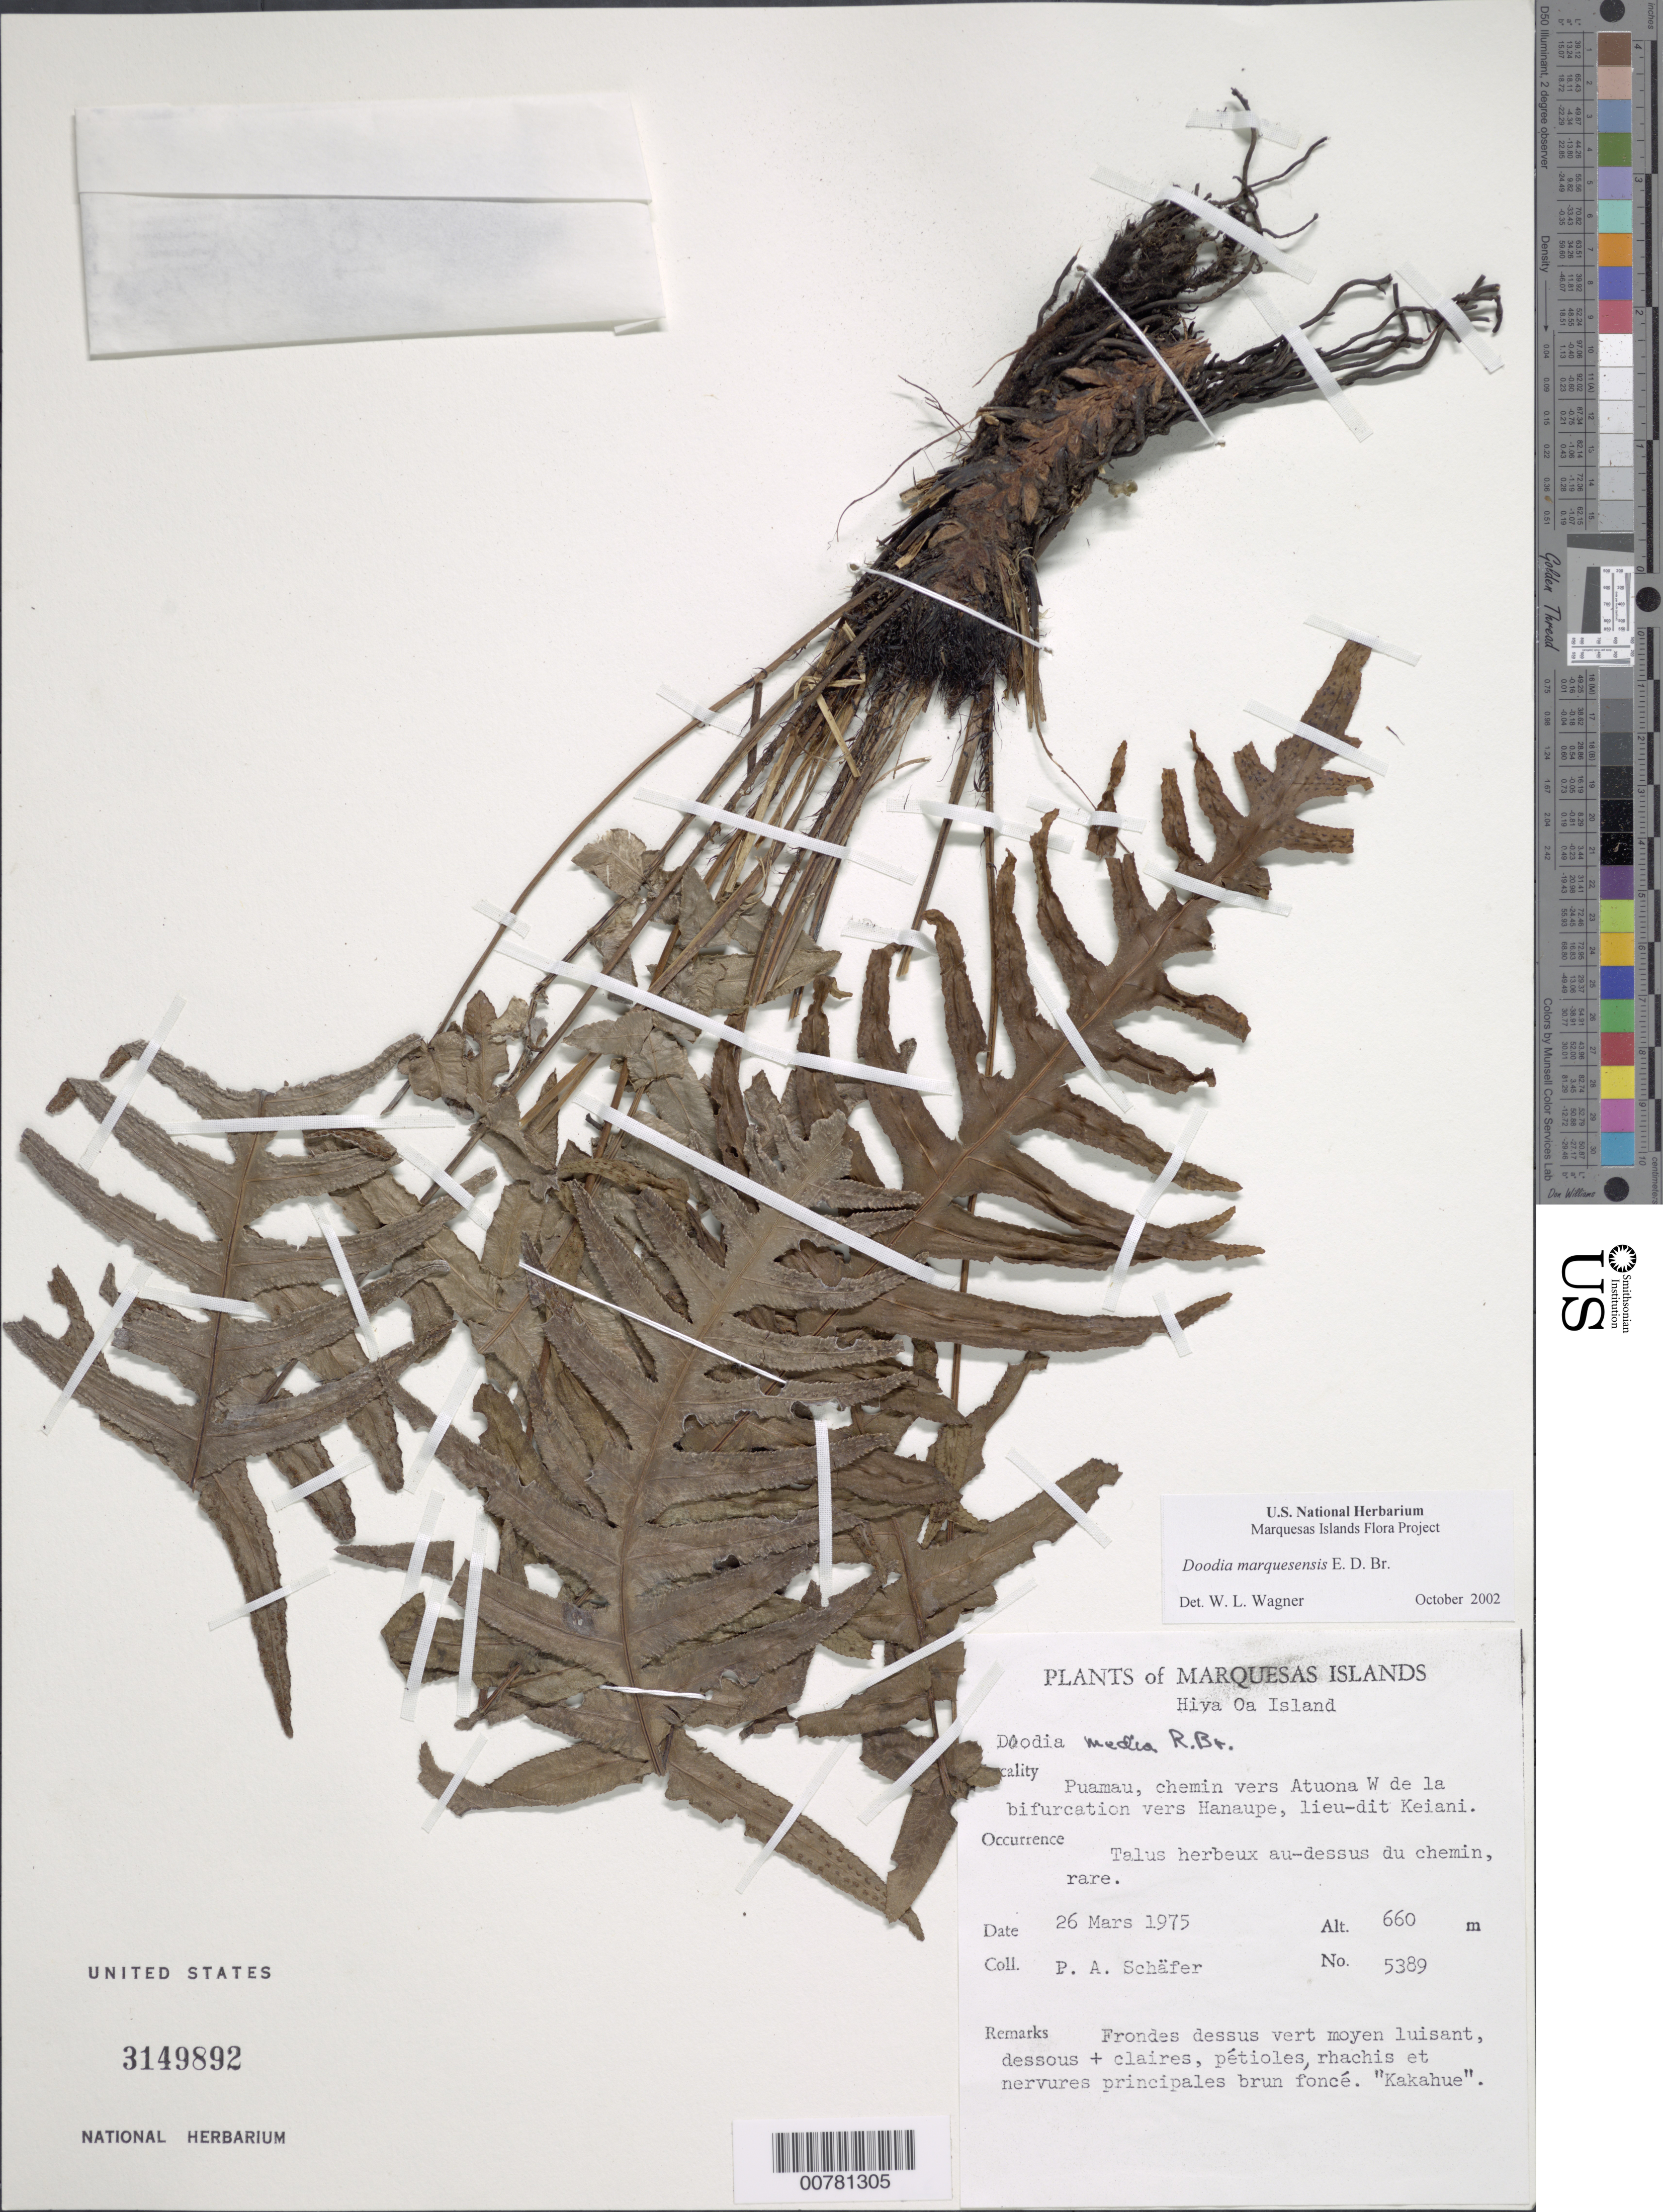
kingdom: Plantae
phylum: Tracheophyta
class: Polypodiopsida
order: Polypodiales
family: Blechnaceae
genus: Doodia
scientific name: Doodia marquesensis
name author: E.D. Br.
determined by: Wagner, W. L., (BOT), Smithsonian Institution - National Museum of Natural History (UNITED STATES)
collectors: P. A. Schäfer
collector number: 5389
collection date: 1975-03-26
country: French Polynesia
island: Hiva Oa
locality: Puamau, chemin vers Atuona W de la bifurcation vers Hanaupe, lieu-dit Keiani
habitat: Talus herbeux au-dessus du chemin; rare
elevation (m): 660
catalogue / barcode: US 3149892